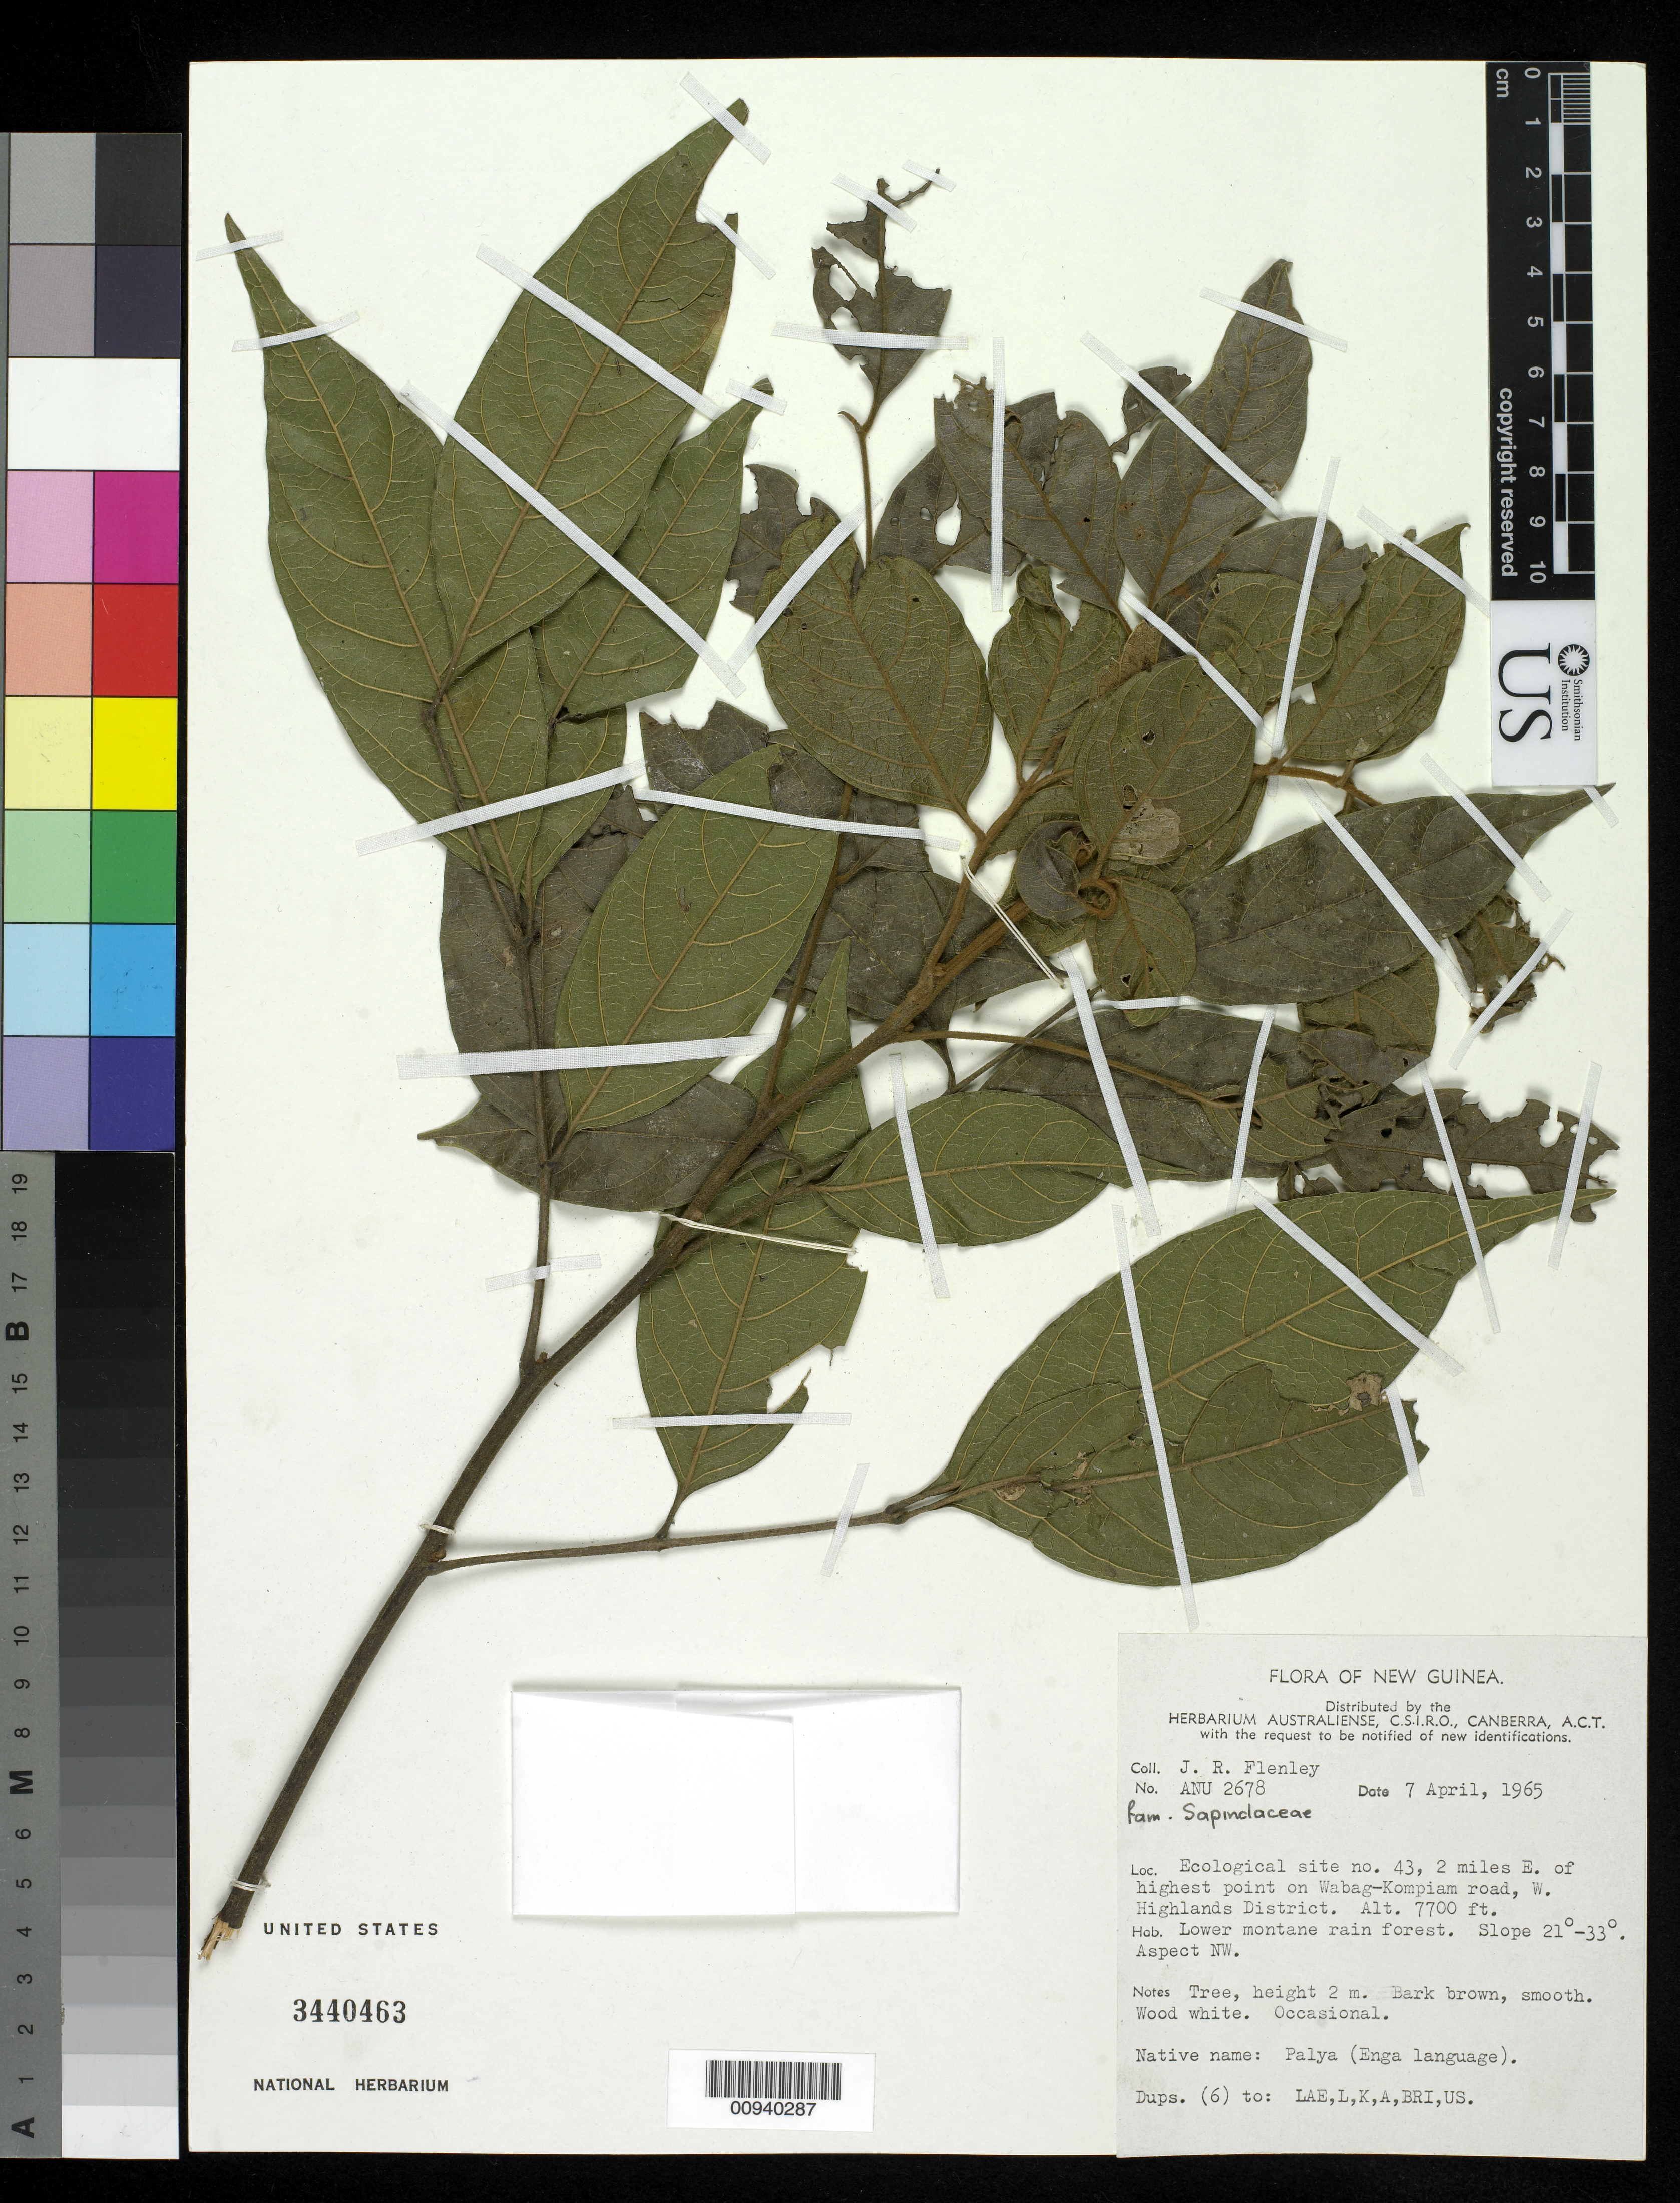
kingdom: Plantae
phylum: Tracheophyta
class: Magnoliopsida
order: Sapindales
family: Sapindaceae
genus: Sarcopteryx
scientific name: Sarcopteryx rigida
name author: Radlk.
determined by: James, Shelley A.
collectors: J. Flenley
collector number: ANU 2678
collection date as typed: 07 Apr 1965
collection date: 1965-04-07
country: Papua New Guinea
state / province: Enga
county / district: Wabag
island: New Guinea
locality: Ecological site no. 43, 2 miles E of highest point on Wabag-Kompian road.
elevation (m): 2347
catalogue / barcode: US 3440463